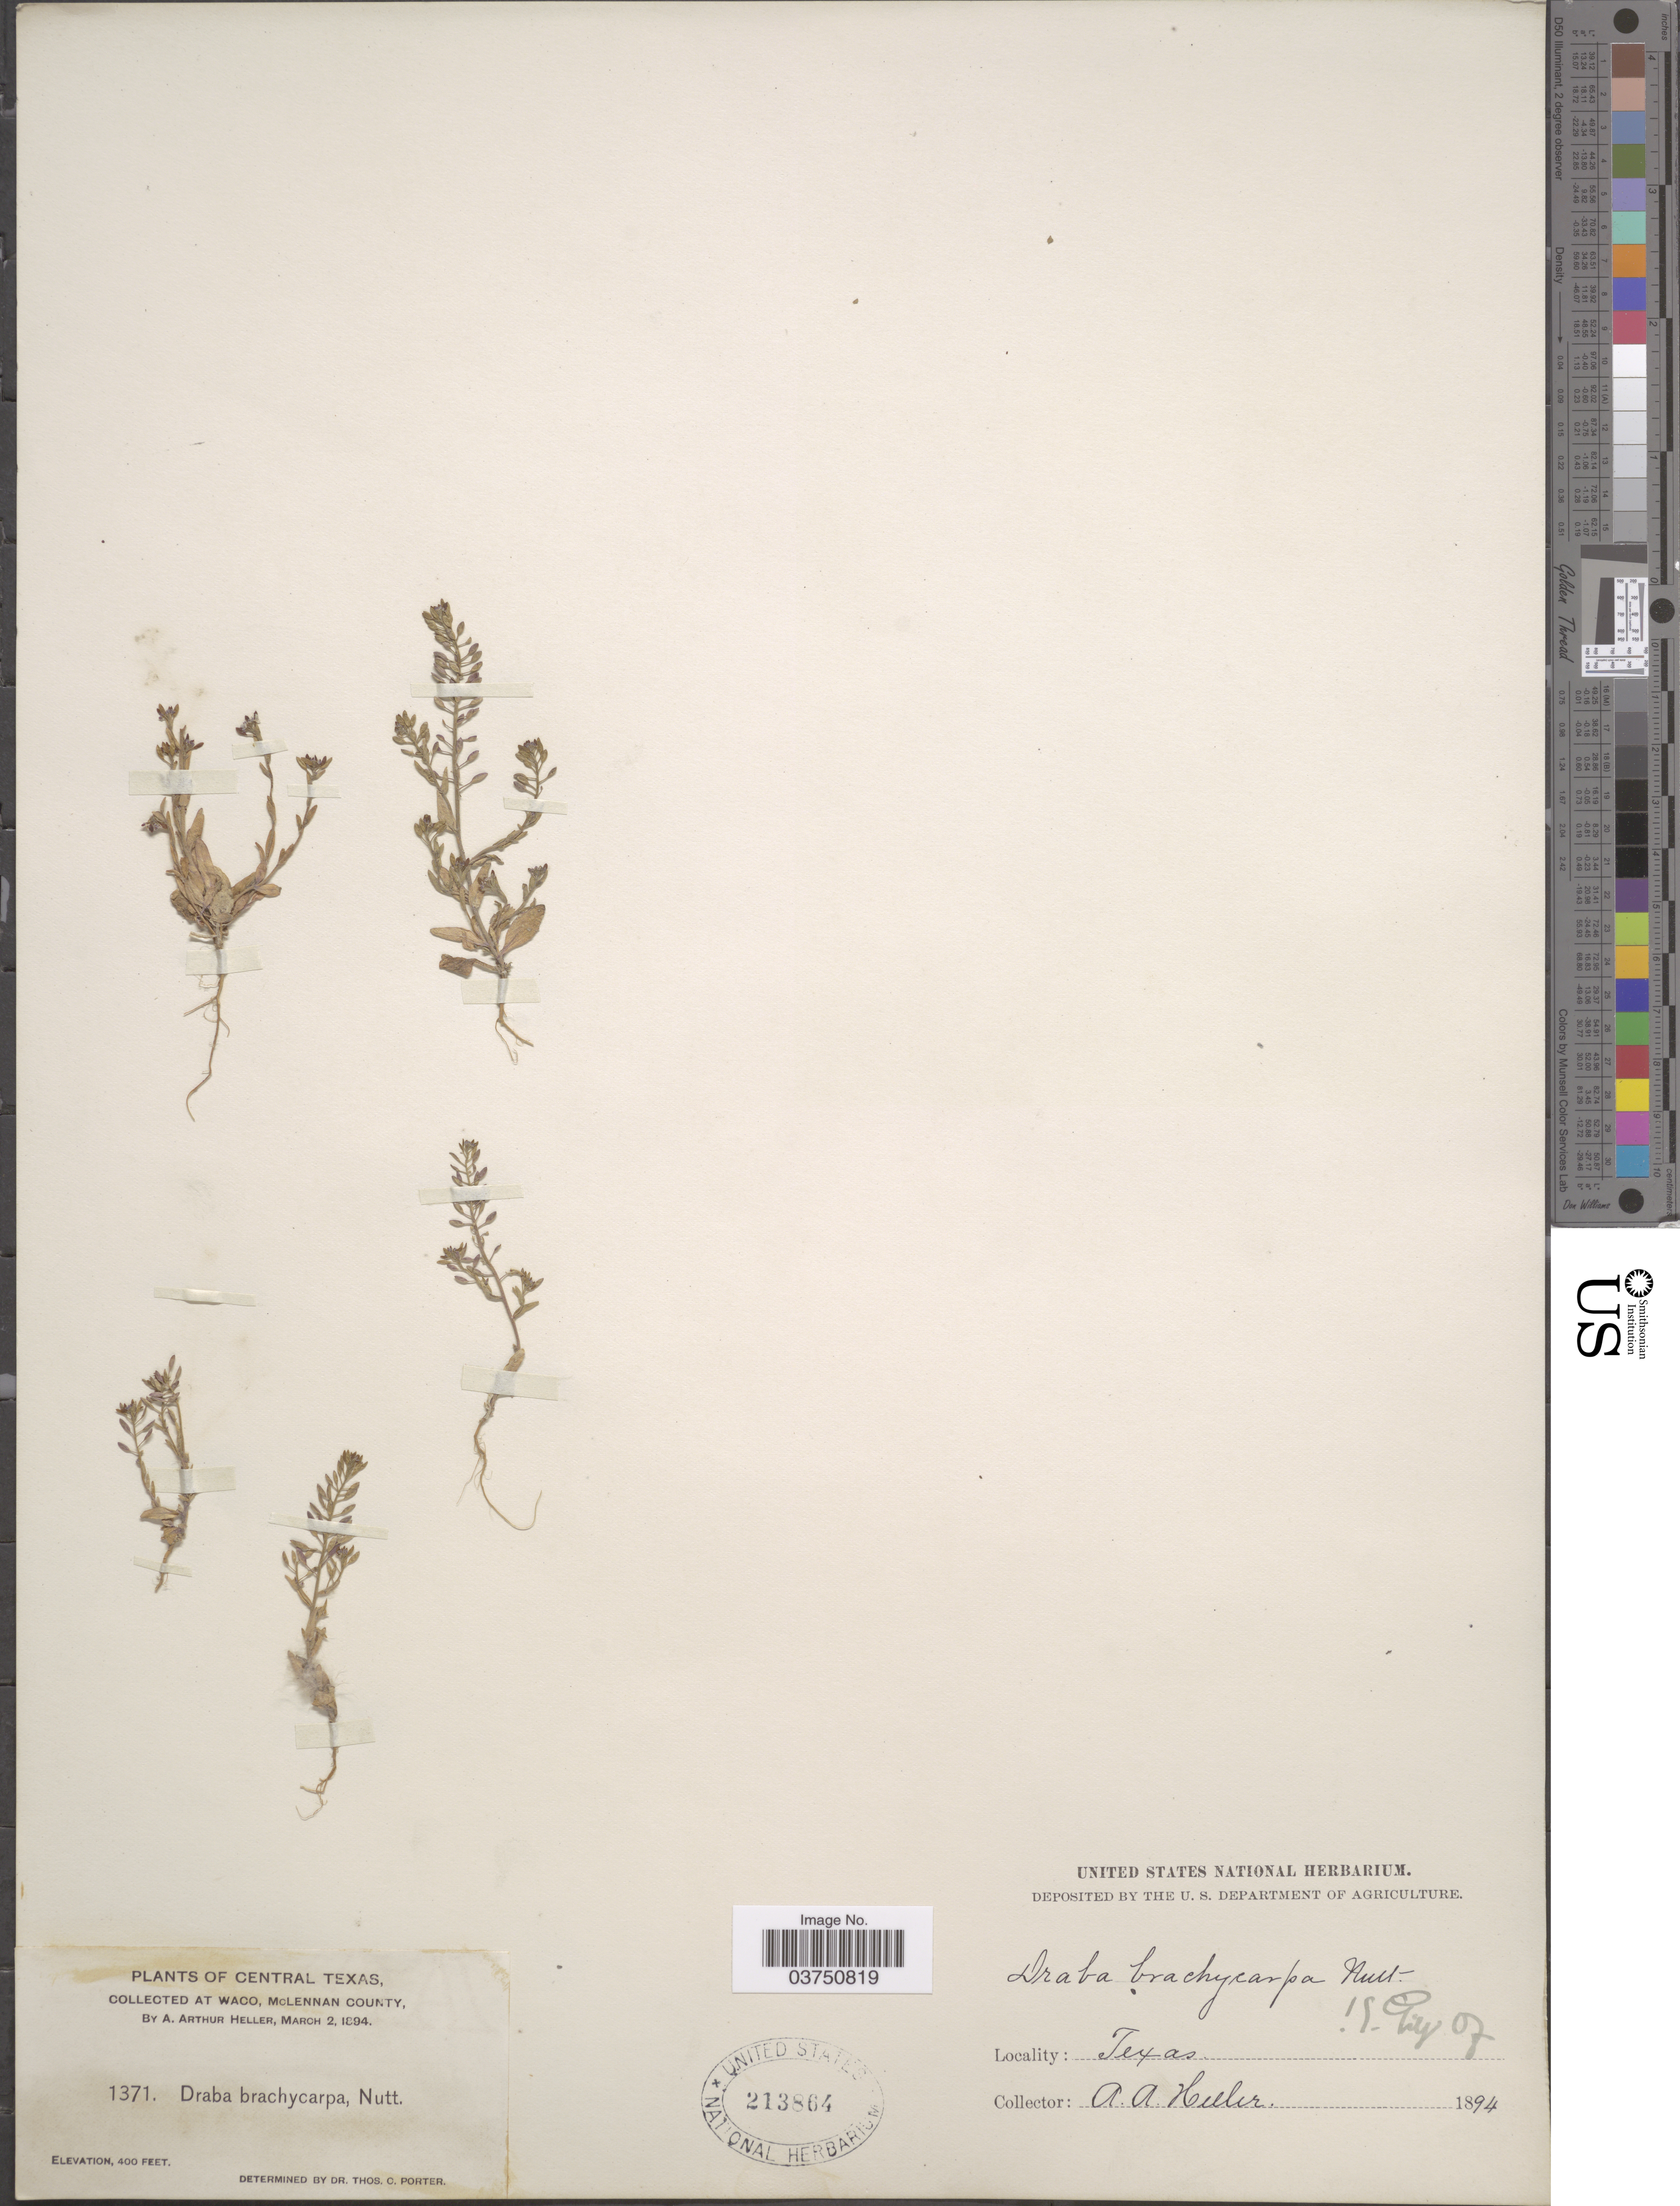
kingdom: Plantae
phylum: Tracheophyta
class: Magnoliopsida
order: Brassicales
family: Brassicaceae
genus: Draba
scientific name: Draba brachycarpa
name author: (Nutt.) Torr. & A. Gray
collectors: A. A. Heller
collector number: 1371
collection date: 1894-03-02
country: United States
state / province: Texas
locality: Central Texas. Waco, McLennan County.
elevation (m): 122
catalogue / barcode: US 213864